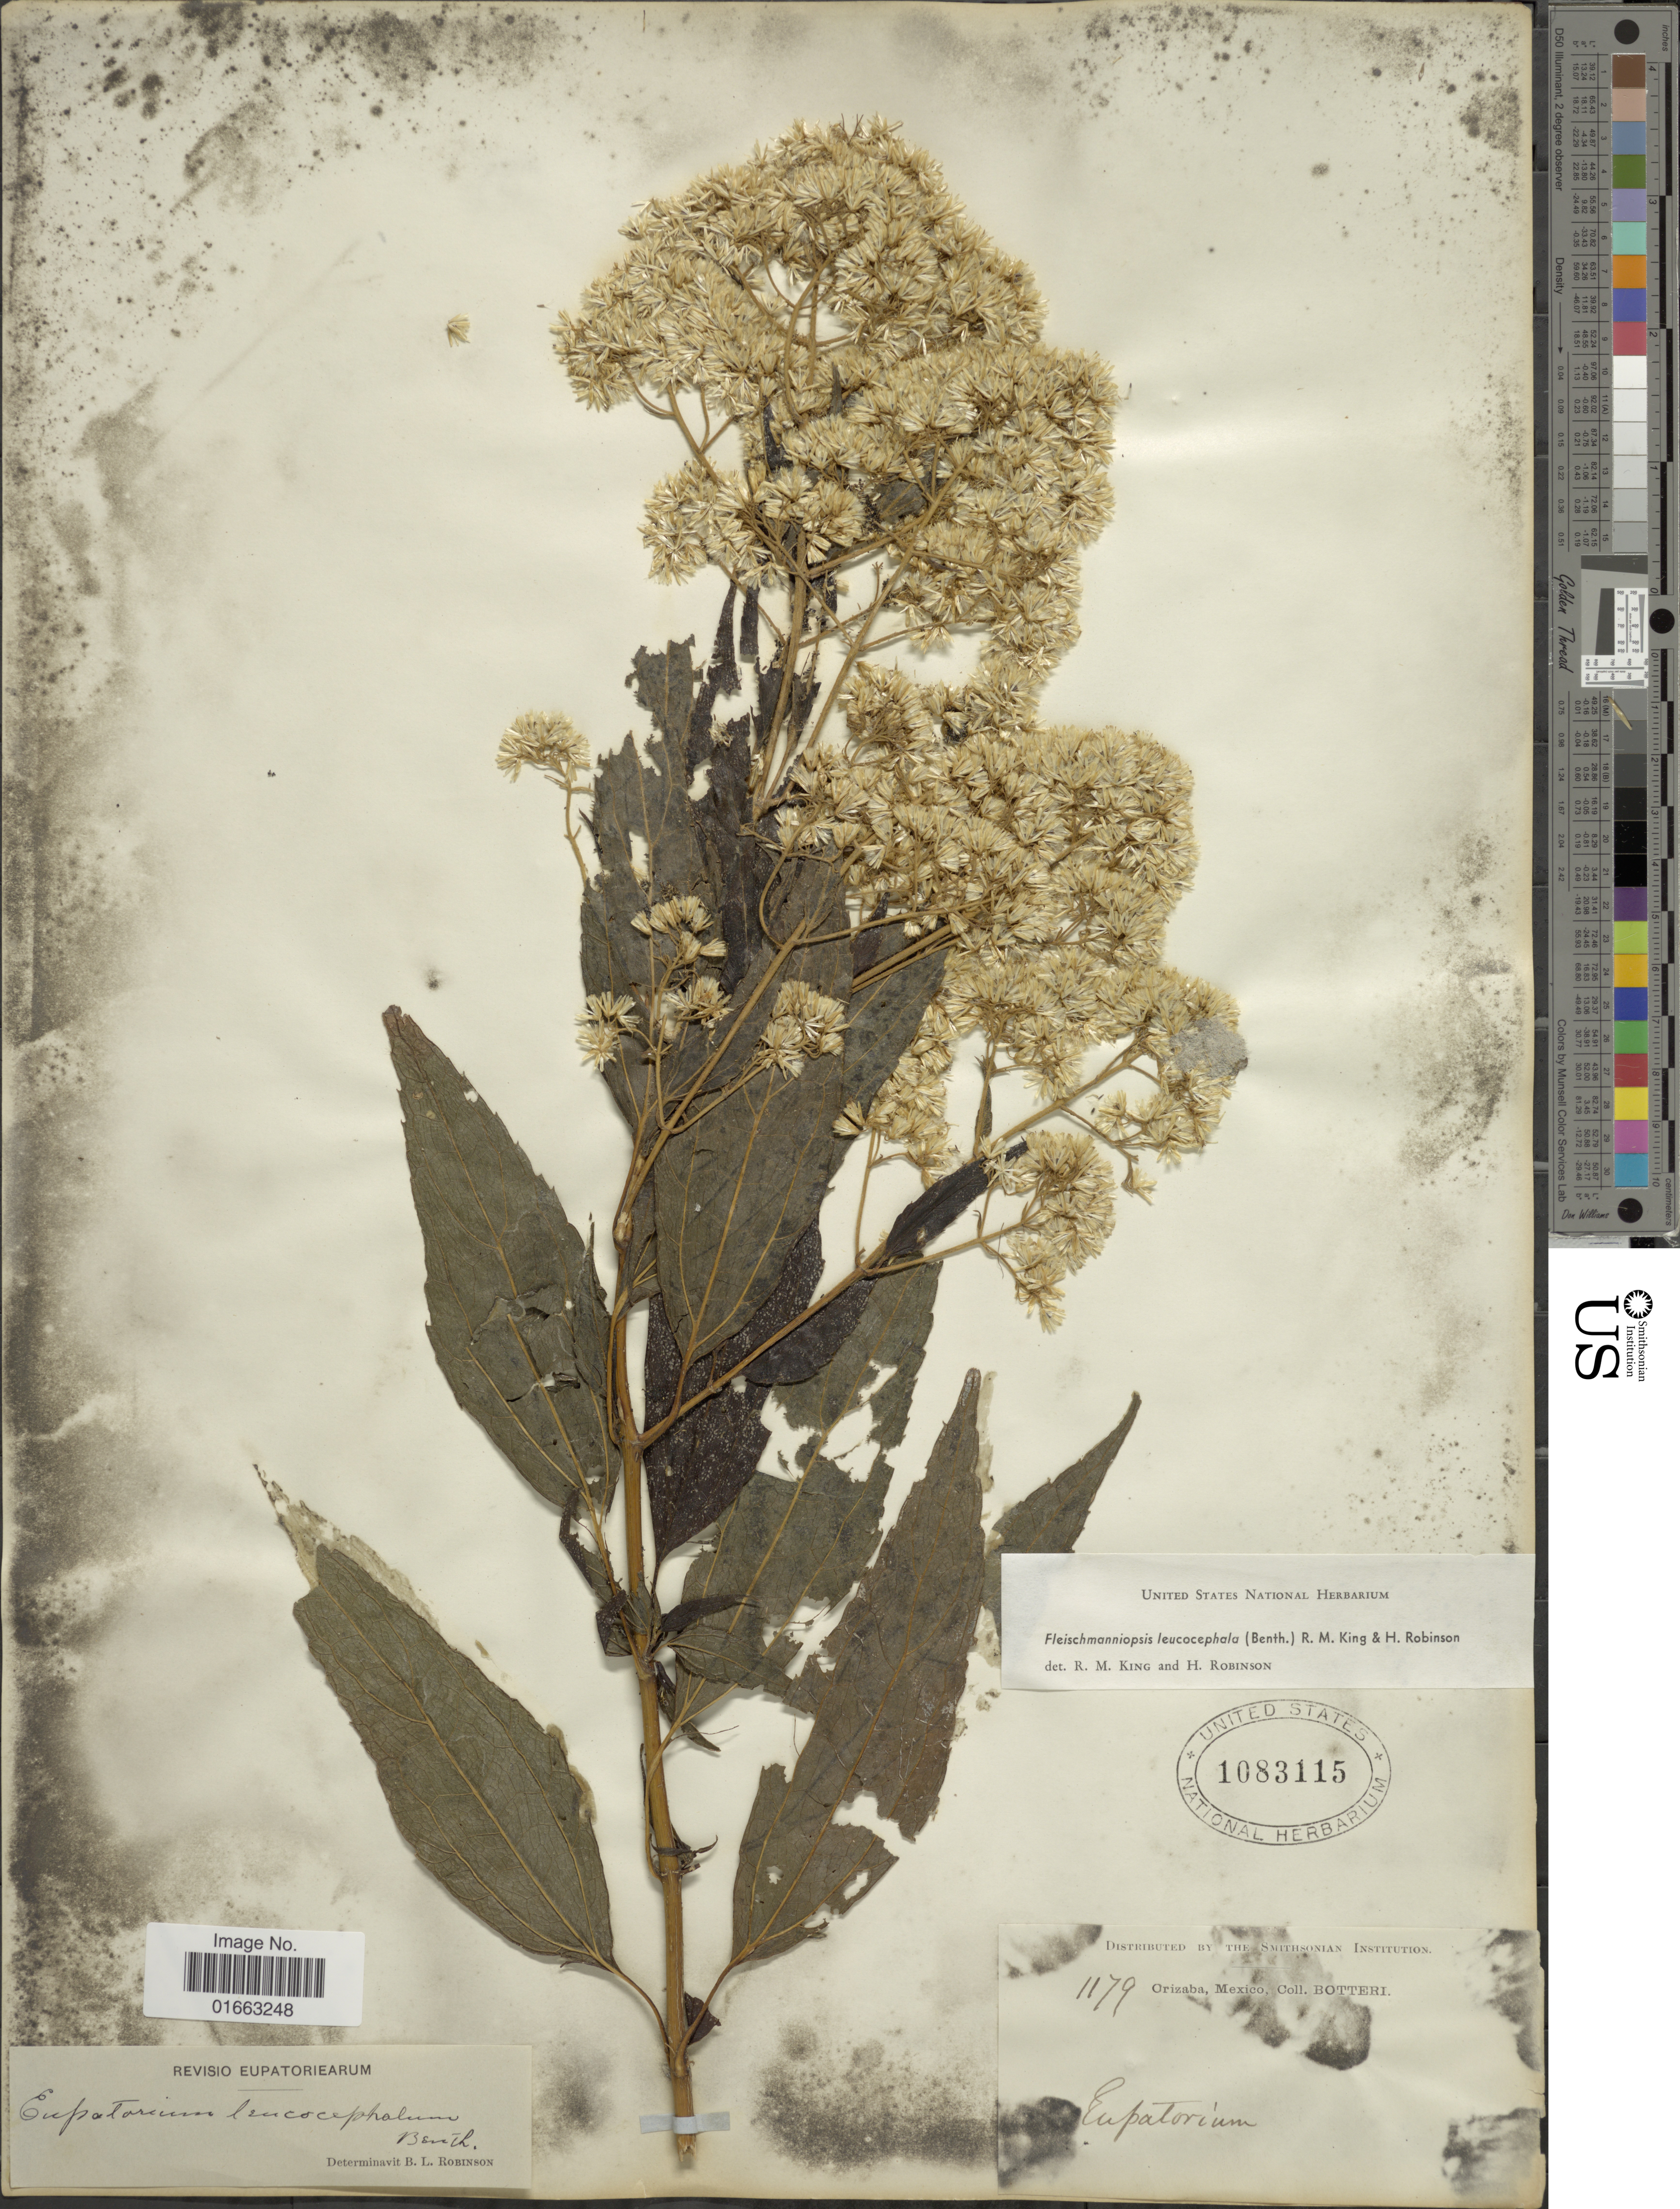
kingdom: Plantae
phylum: Tracheophyta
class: Magnoliopsida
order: Asterales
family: Asteraceae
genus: Fleischmanniopsis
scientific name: Fleischmanniopsis leucocephala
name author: (Benth.) R.M. King & H. Rob.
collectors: -. Botteri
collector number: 1179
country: Mexico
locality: Orizaba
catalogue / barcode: US 1083115